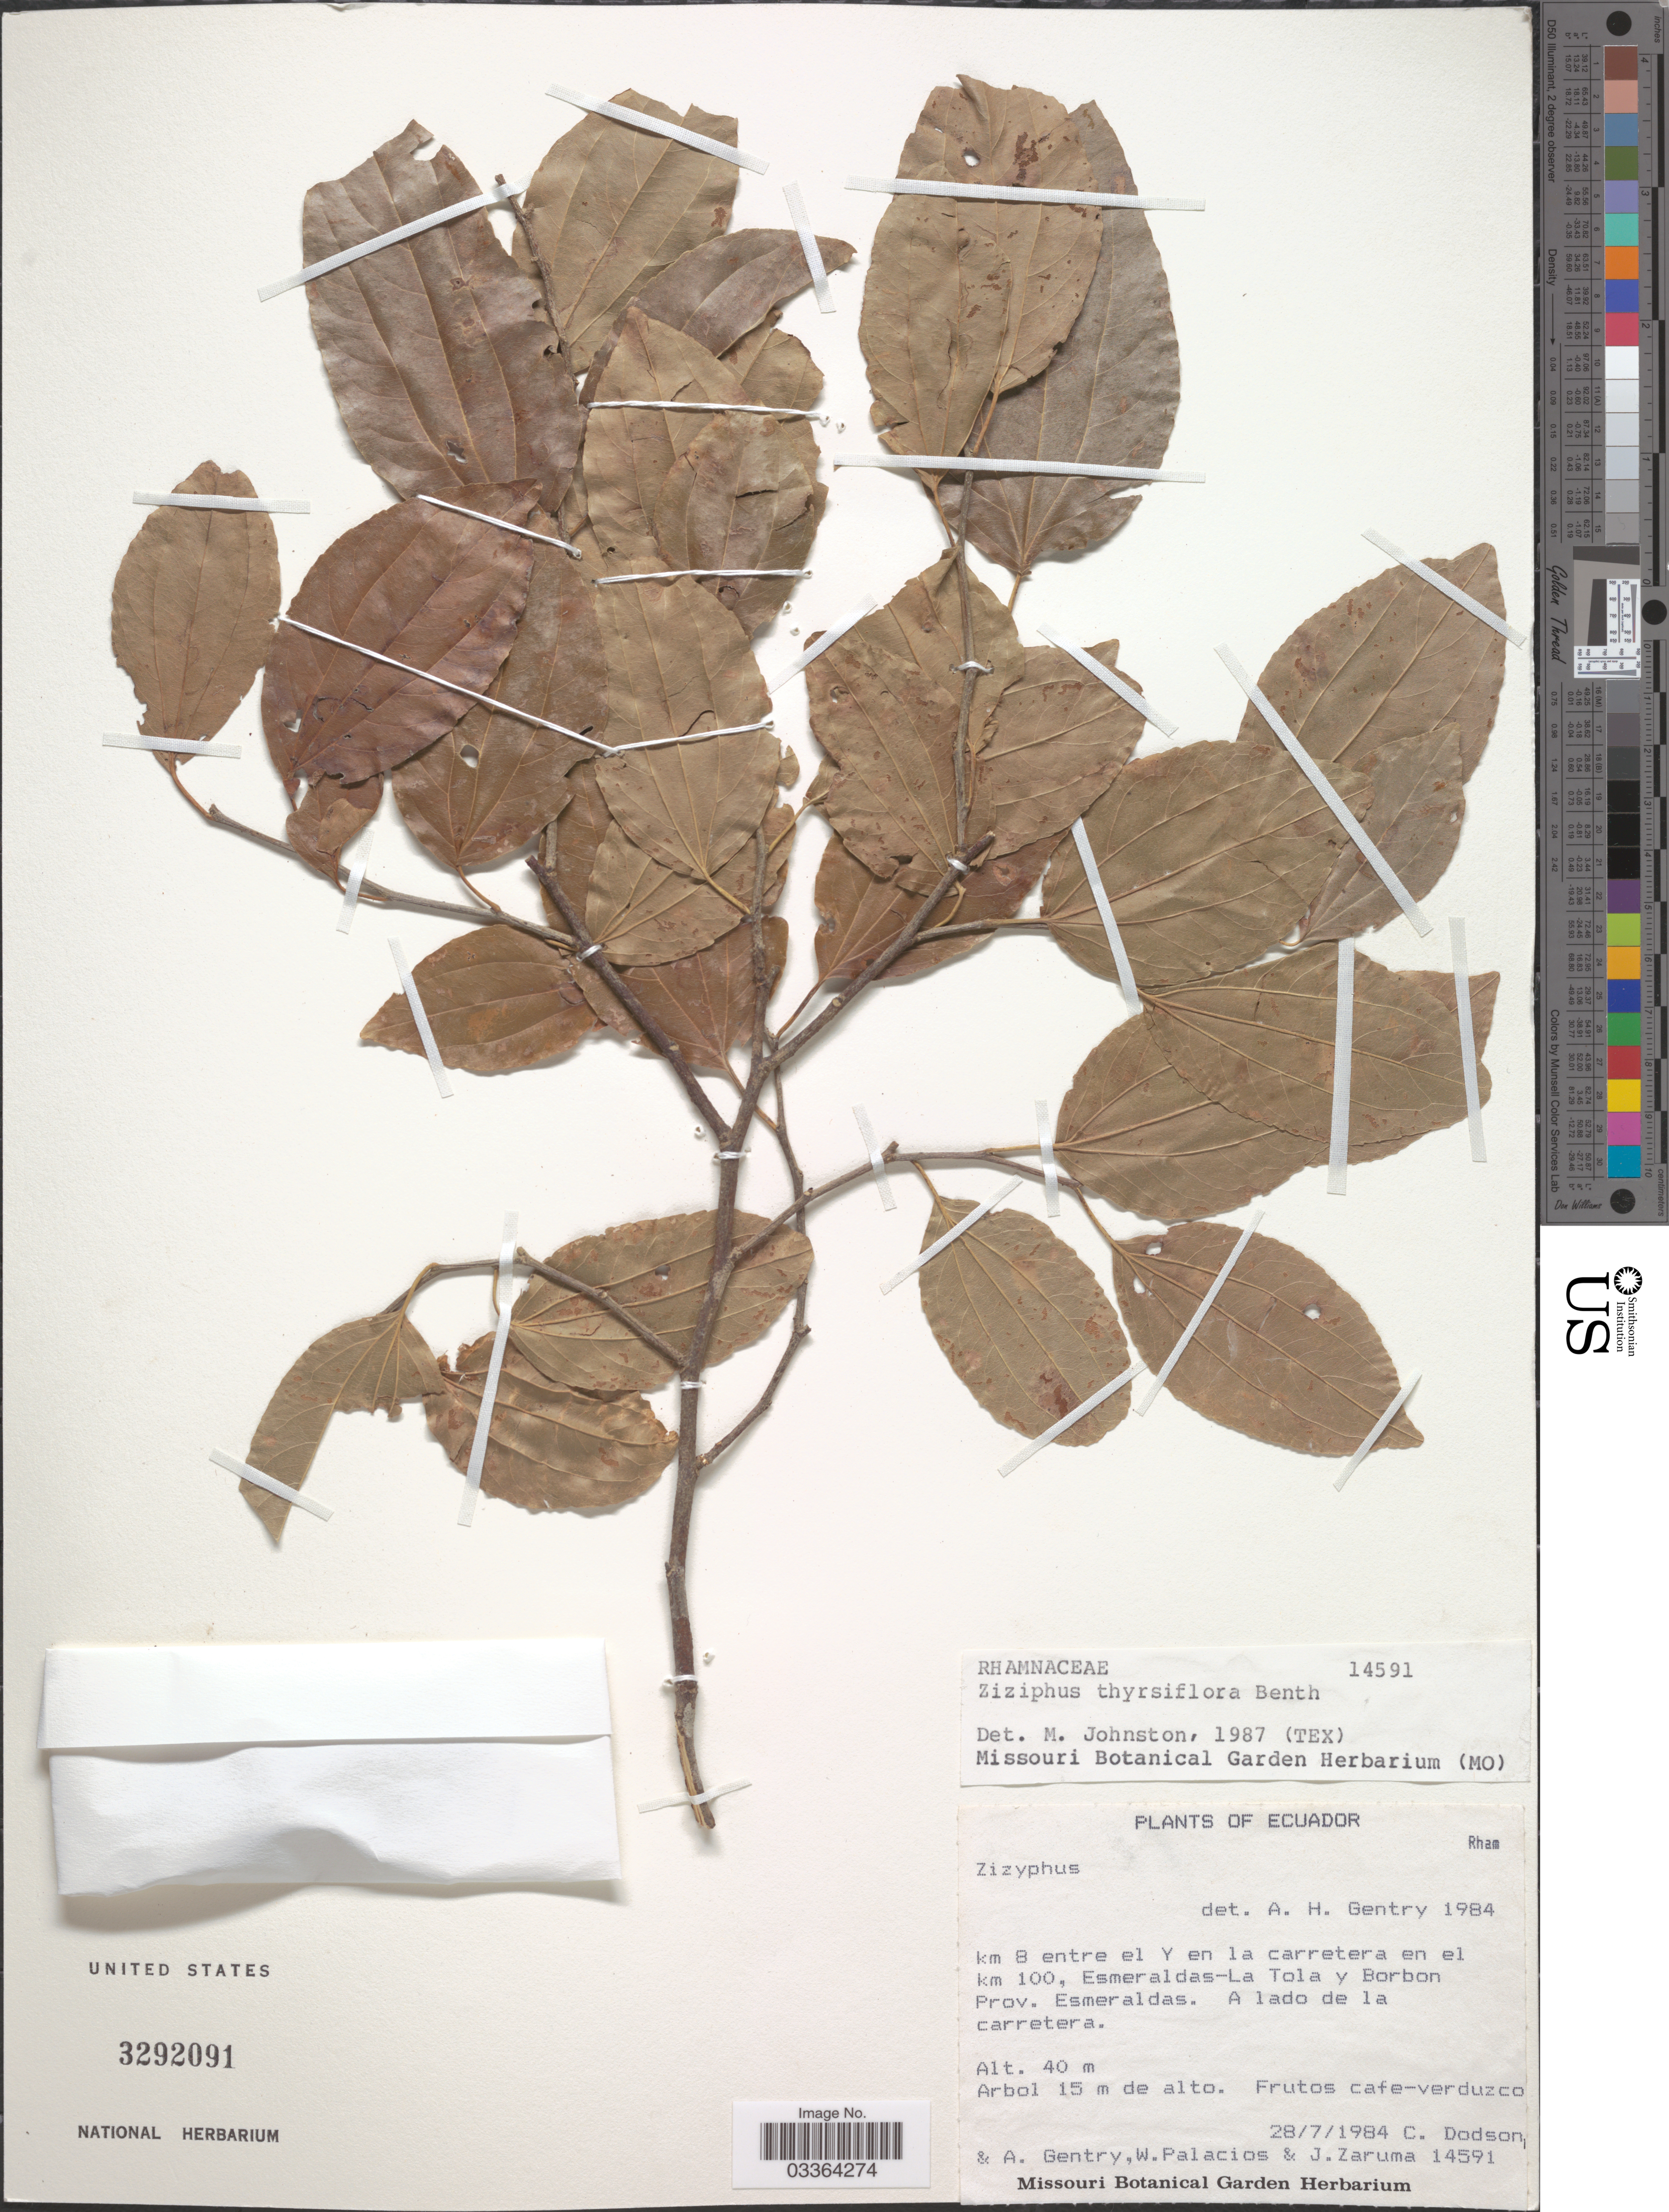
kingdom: Plantae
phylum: Tracheophyta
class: Magnoliopsida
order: Rosales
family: Rhamnaceae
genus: Sarcomphalus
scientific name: Sarcomphalus thyrsiflorus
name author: (Benth.) Hauenschild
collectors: C. Dodson, A. H. Gentry, W. Palacios & J. Zaruma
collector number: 14591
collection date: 1984-07-28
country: Ecuador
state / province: Esmeraldas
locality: Km 8 entre el Y en la carretera en el km 100, Esmeraldas - La Tola y Borbon.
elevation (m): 40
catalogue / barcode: US 3292091